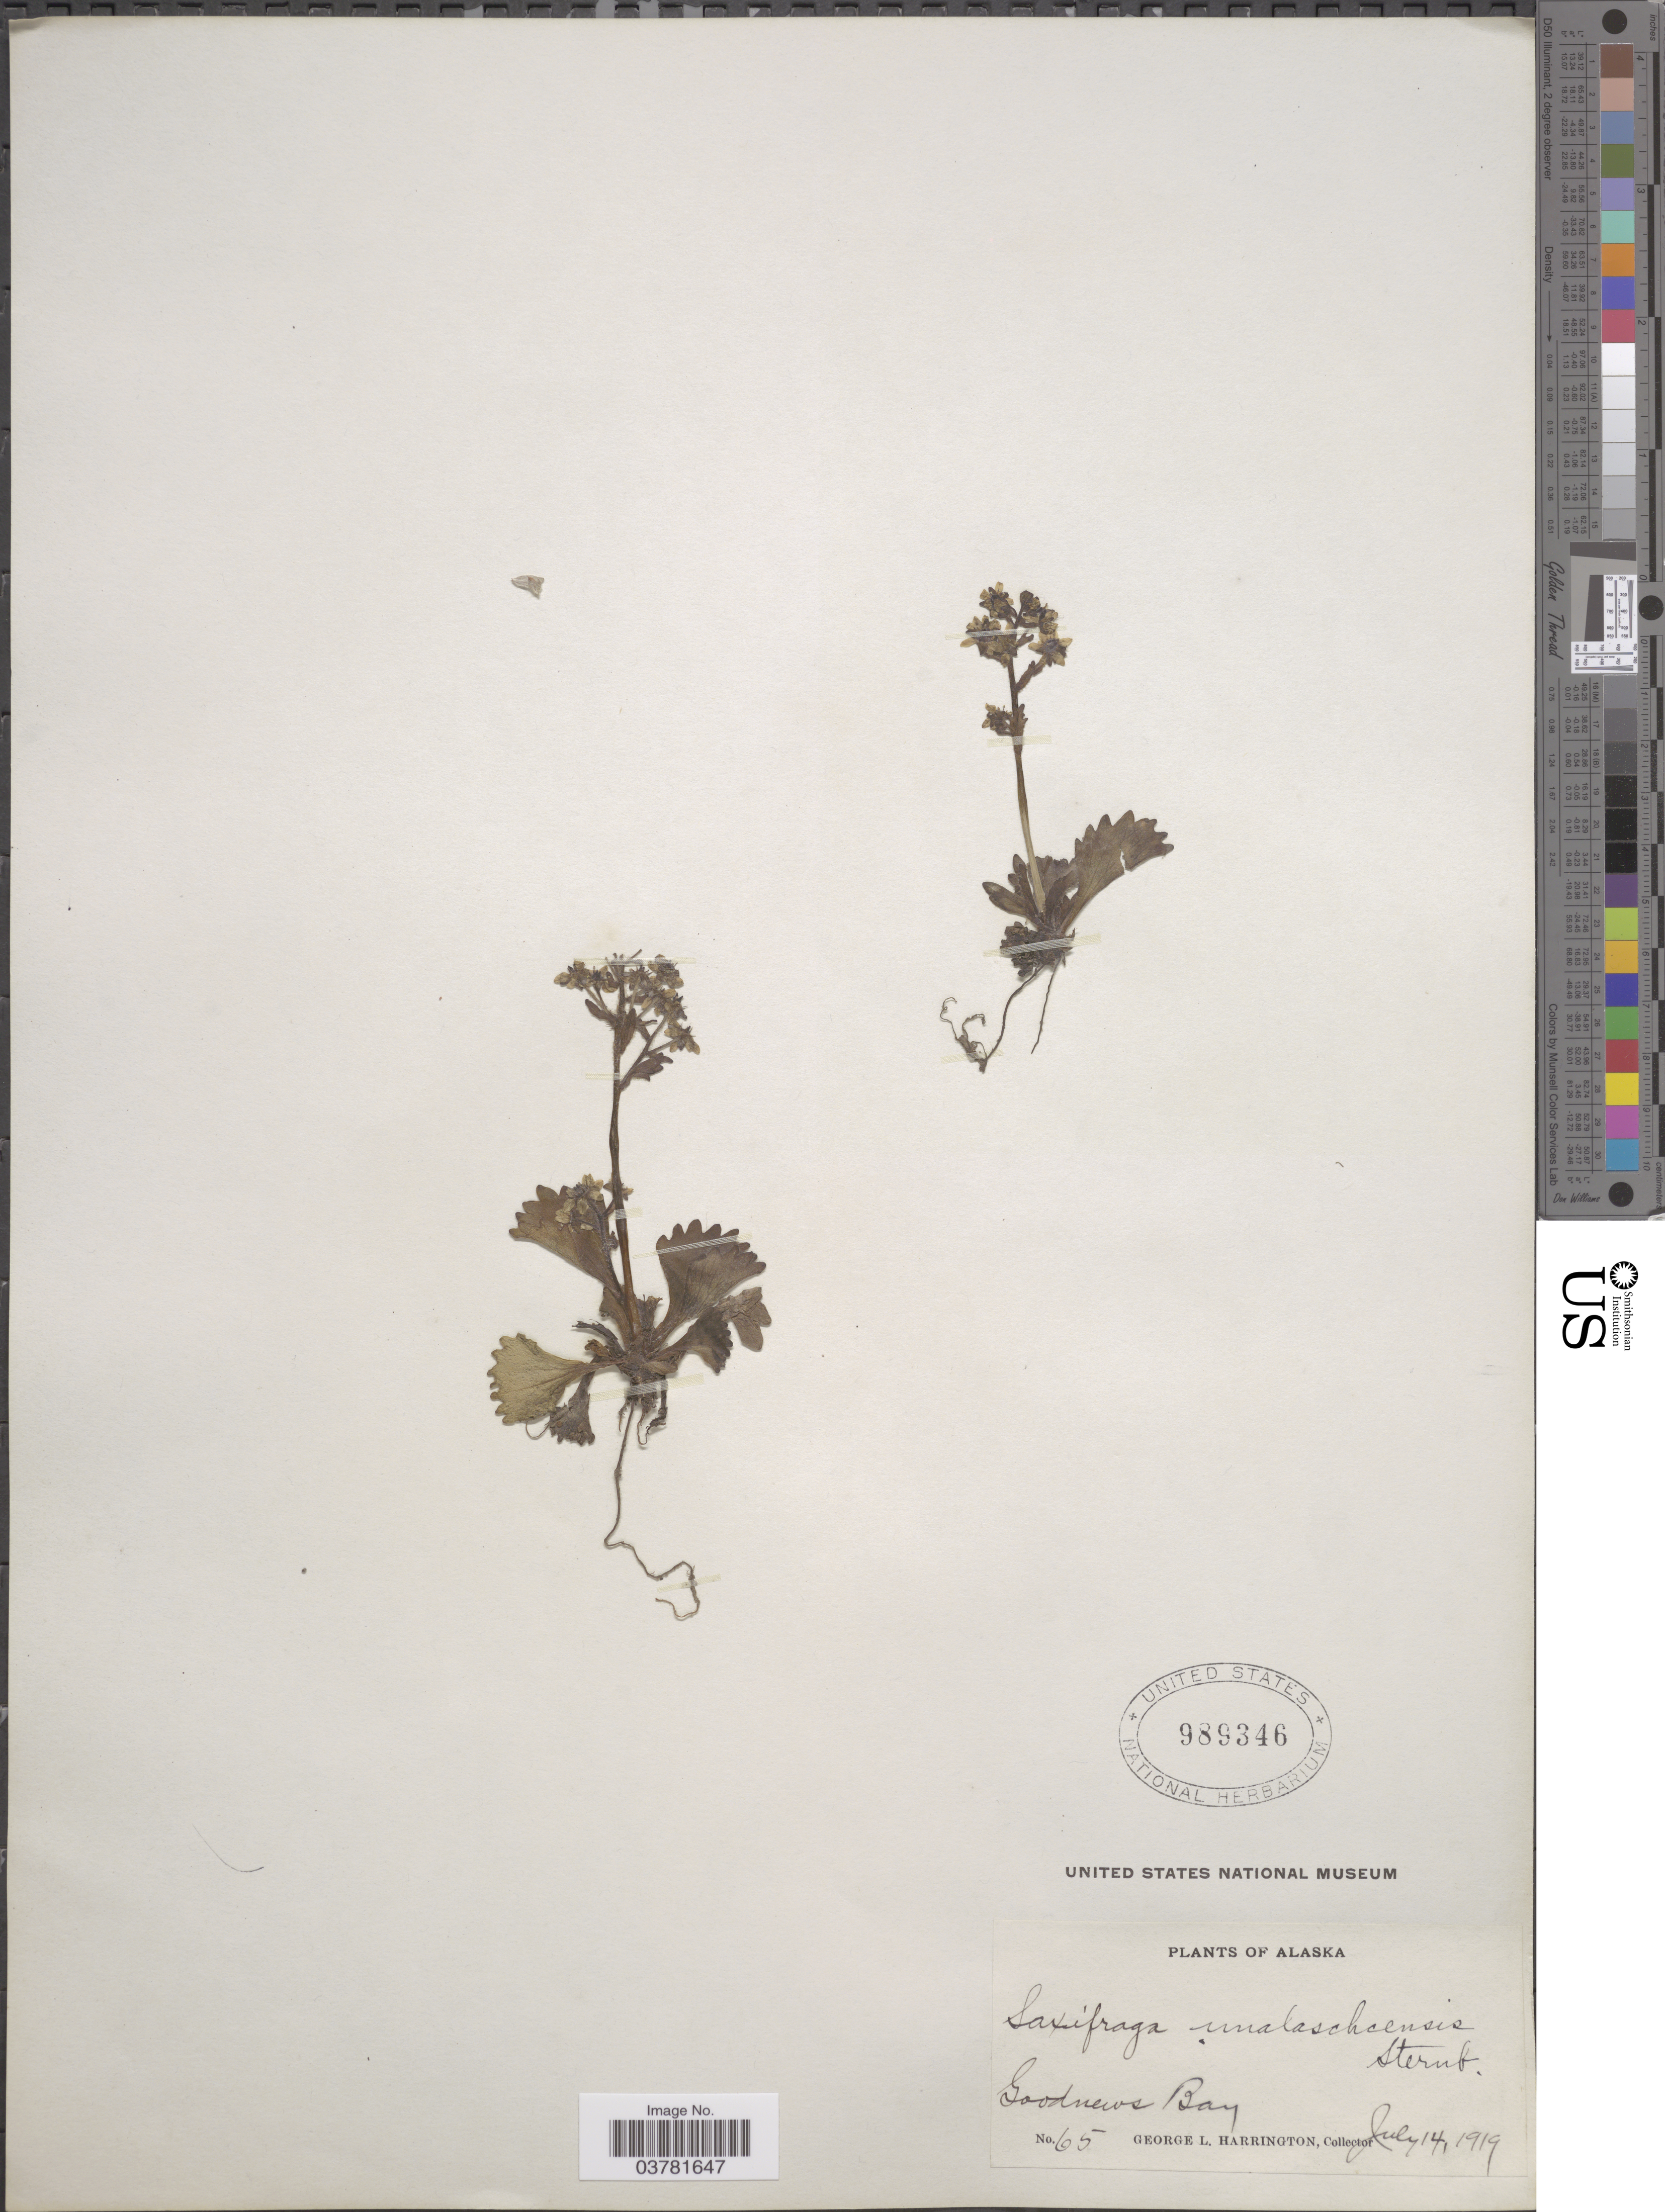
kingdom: Plantae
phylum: Tracheophyta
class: Magnoliopsida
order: Saxifragales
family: Saxifragaceae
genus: Micranthes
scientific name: Micranthes unalaschcensis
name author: (Sternb.) Gornall & H. Ohba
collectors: G. Harrington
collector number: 65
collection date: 1919-07-14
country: United States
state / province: Alaska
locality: Goodnews Bay.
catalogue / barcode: US 989346